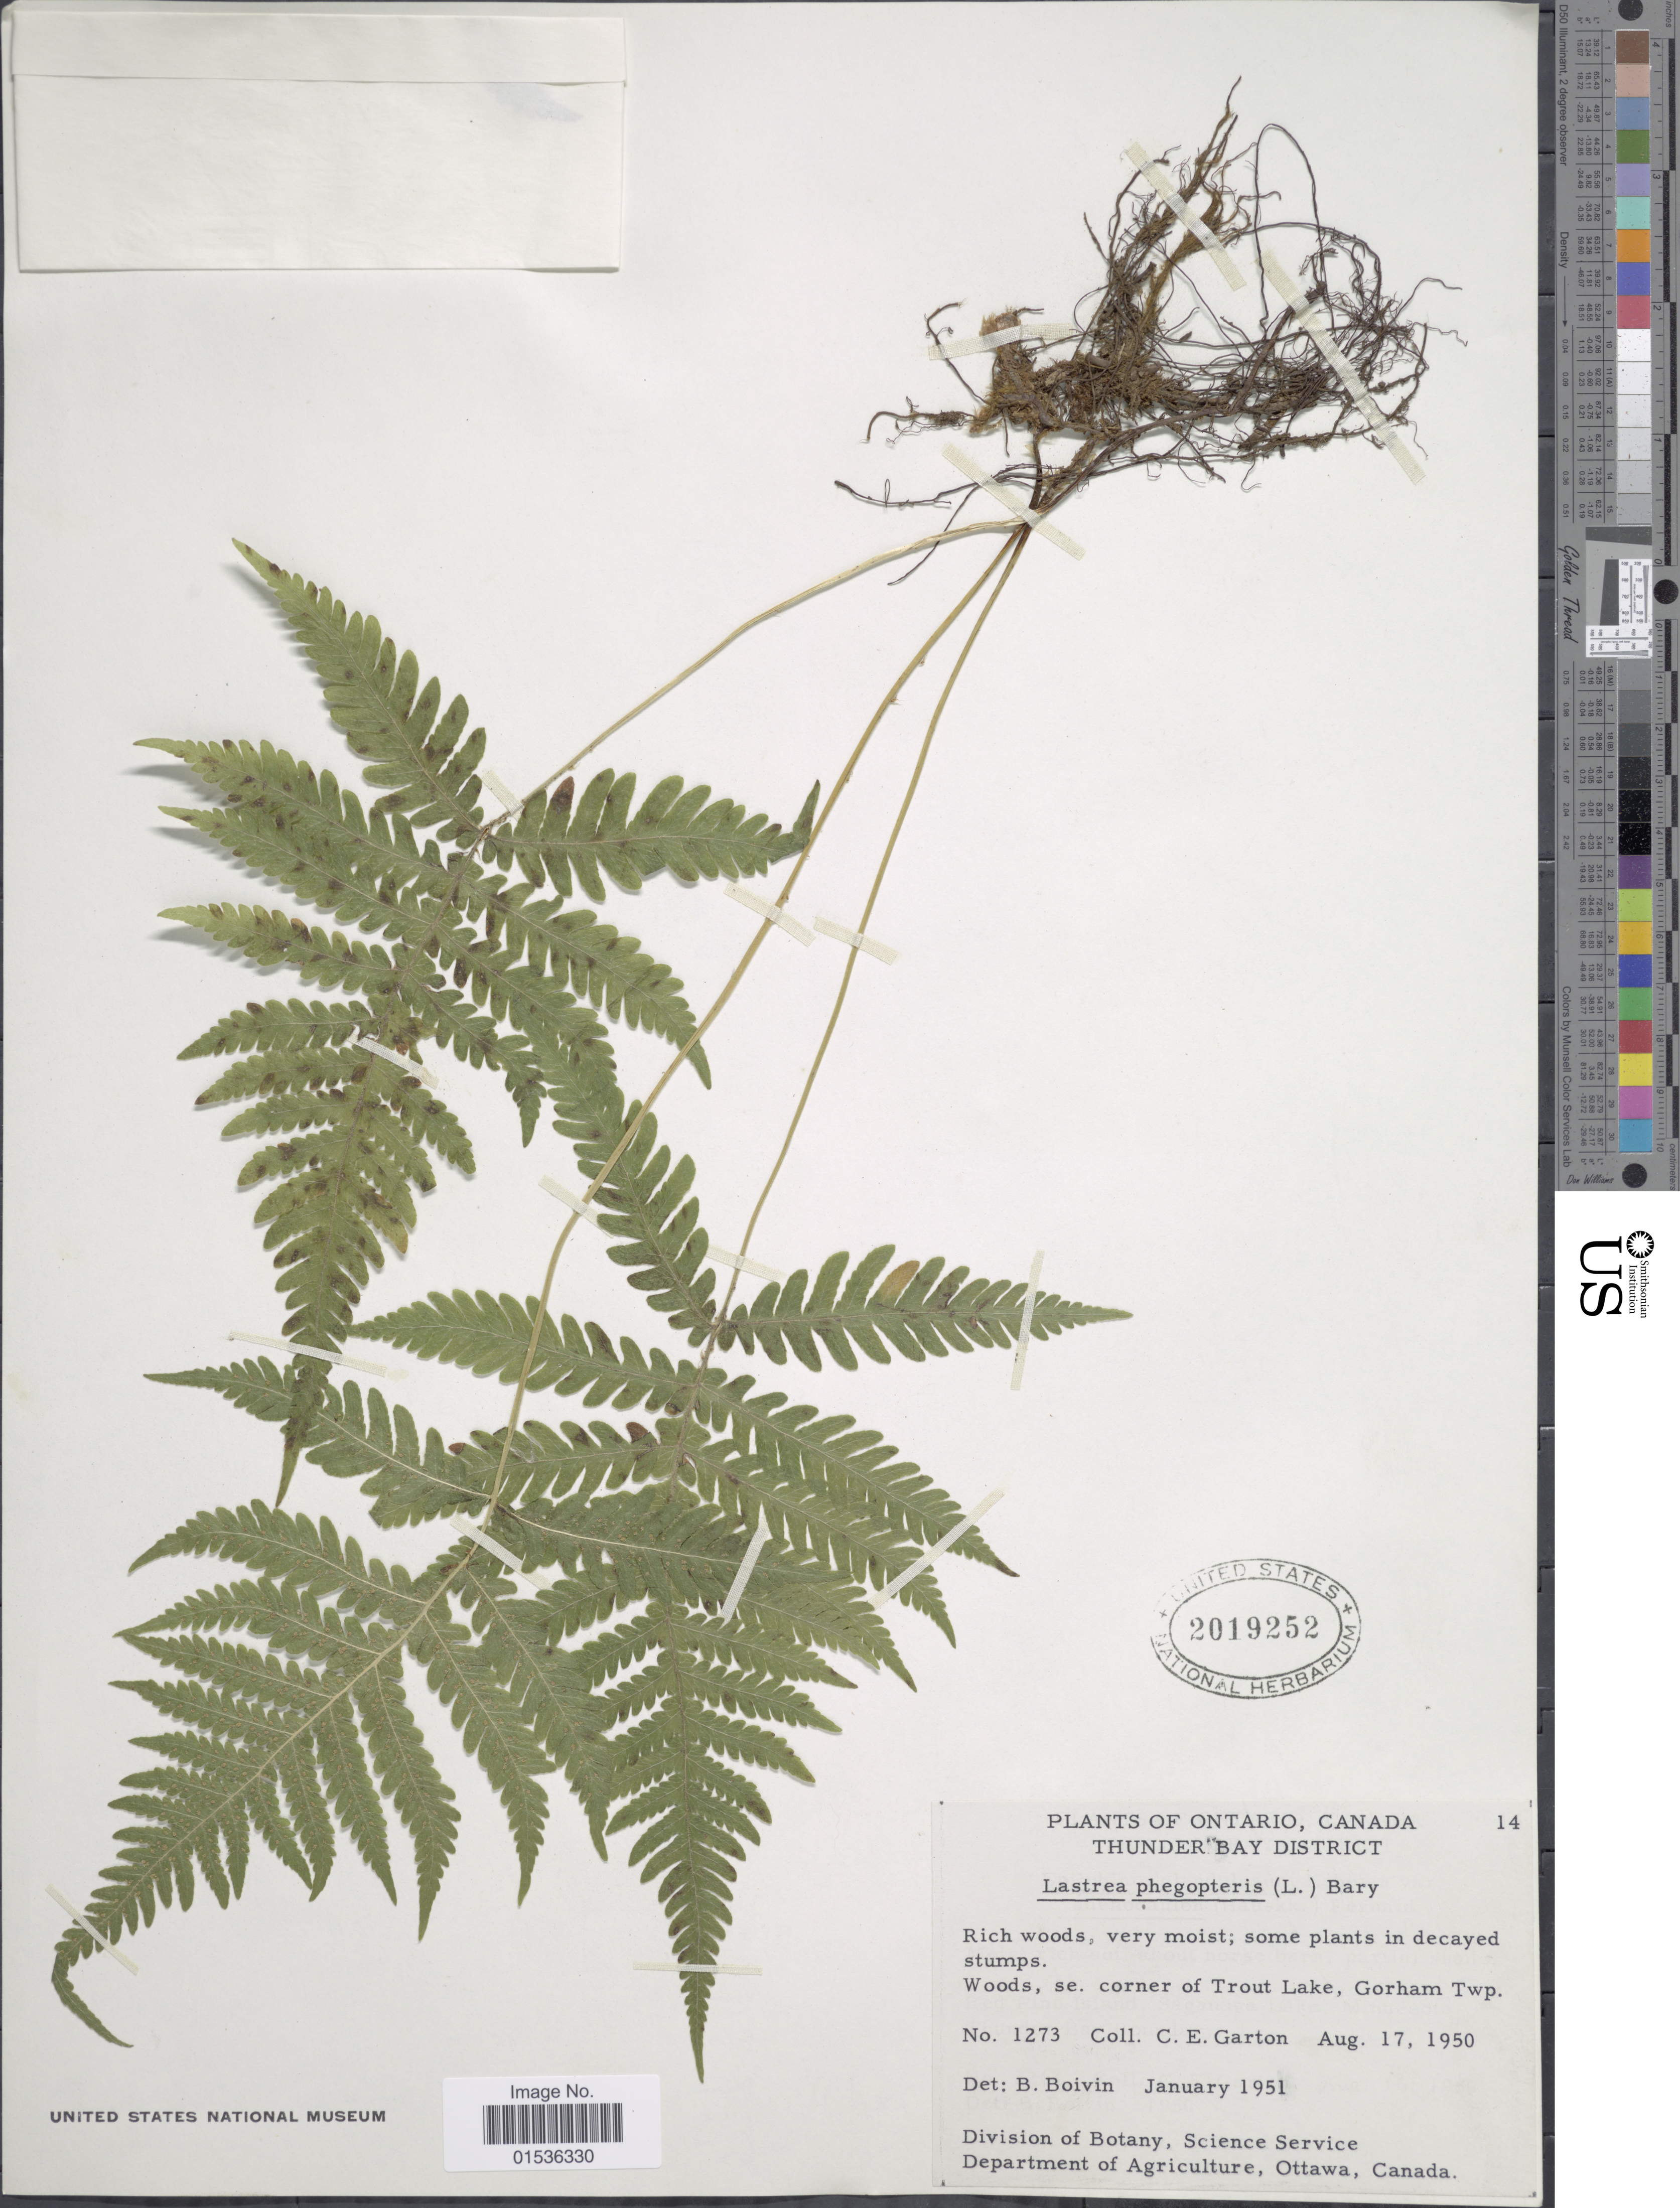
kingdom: Plantae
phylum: Tracheophyta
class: Polypodiopsida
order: Polypodiales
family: Thelypteridaceae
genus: Phegopteris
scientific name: Phegopteris connectilis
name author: (Michx.) Watt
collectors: C. E. Garton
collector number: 1273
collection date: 1950-08-17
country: Canada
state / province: Ontario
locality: Ontario, Canada, Thunder Bay District, corner of Trout Lake, Gorham Twp.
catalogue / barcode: US 2019252